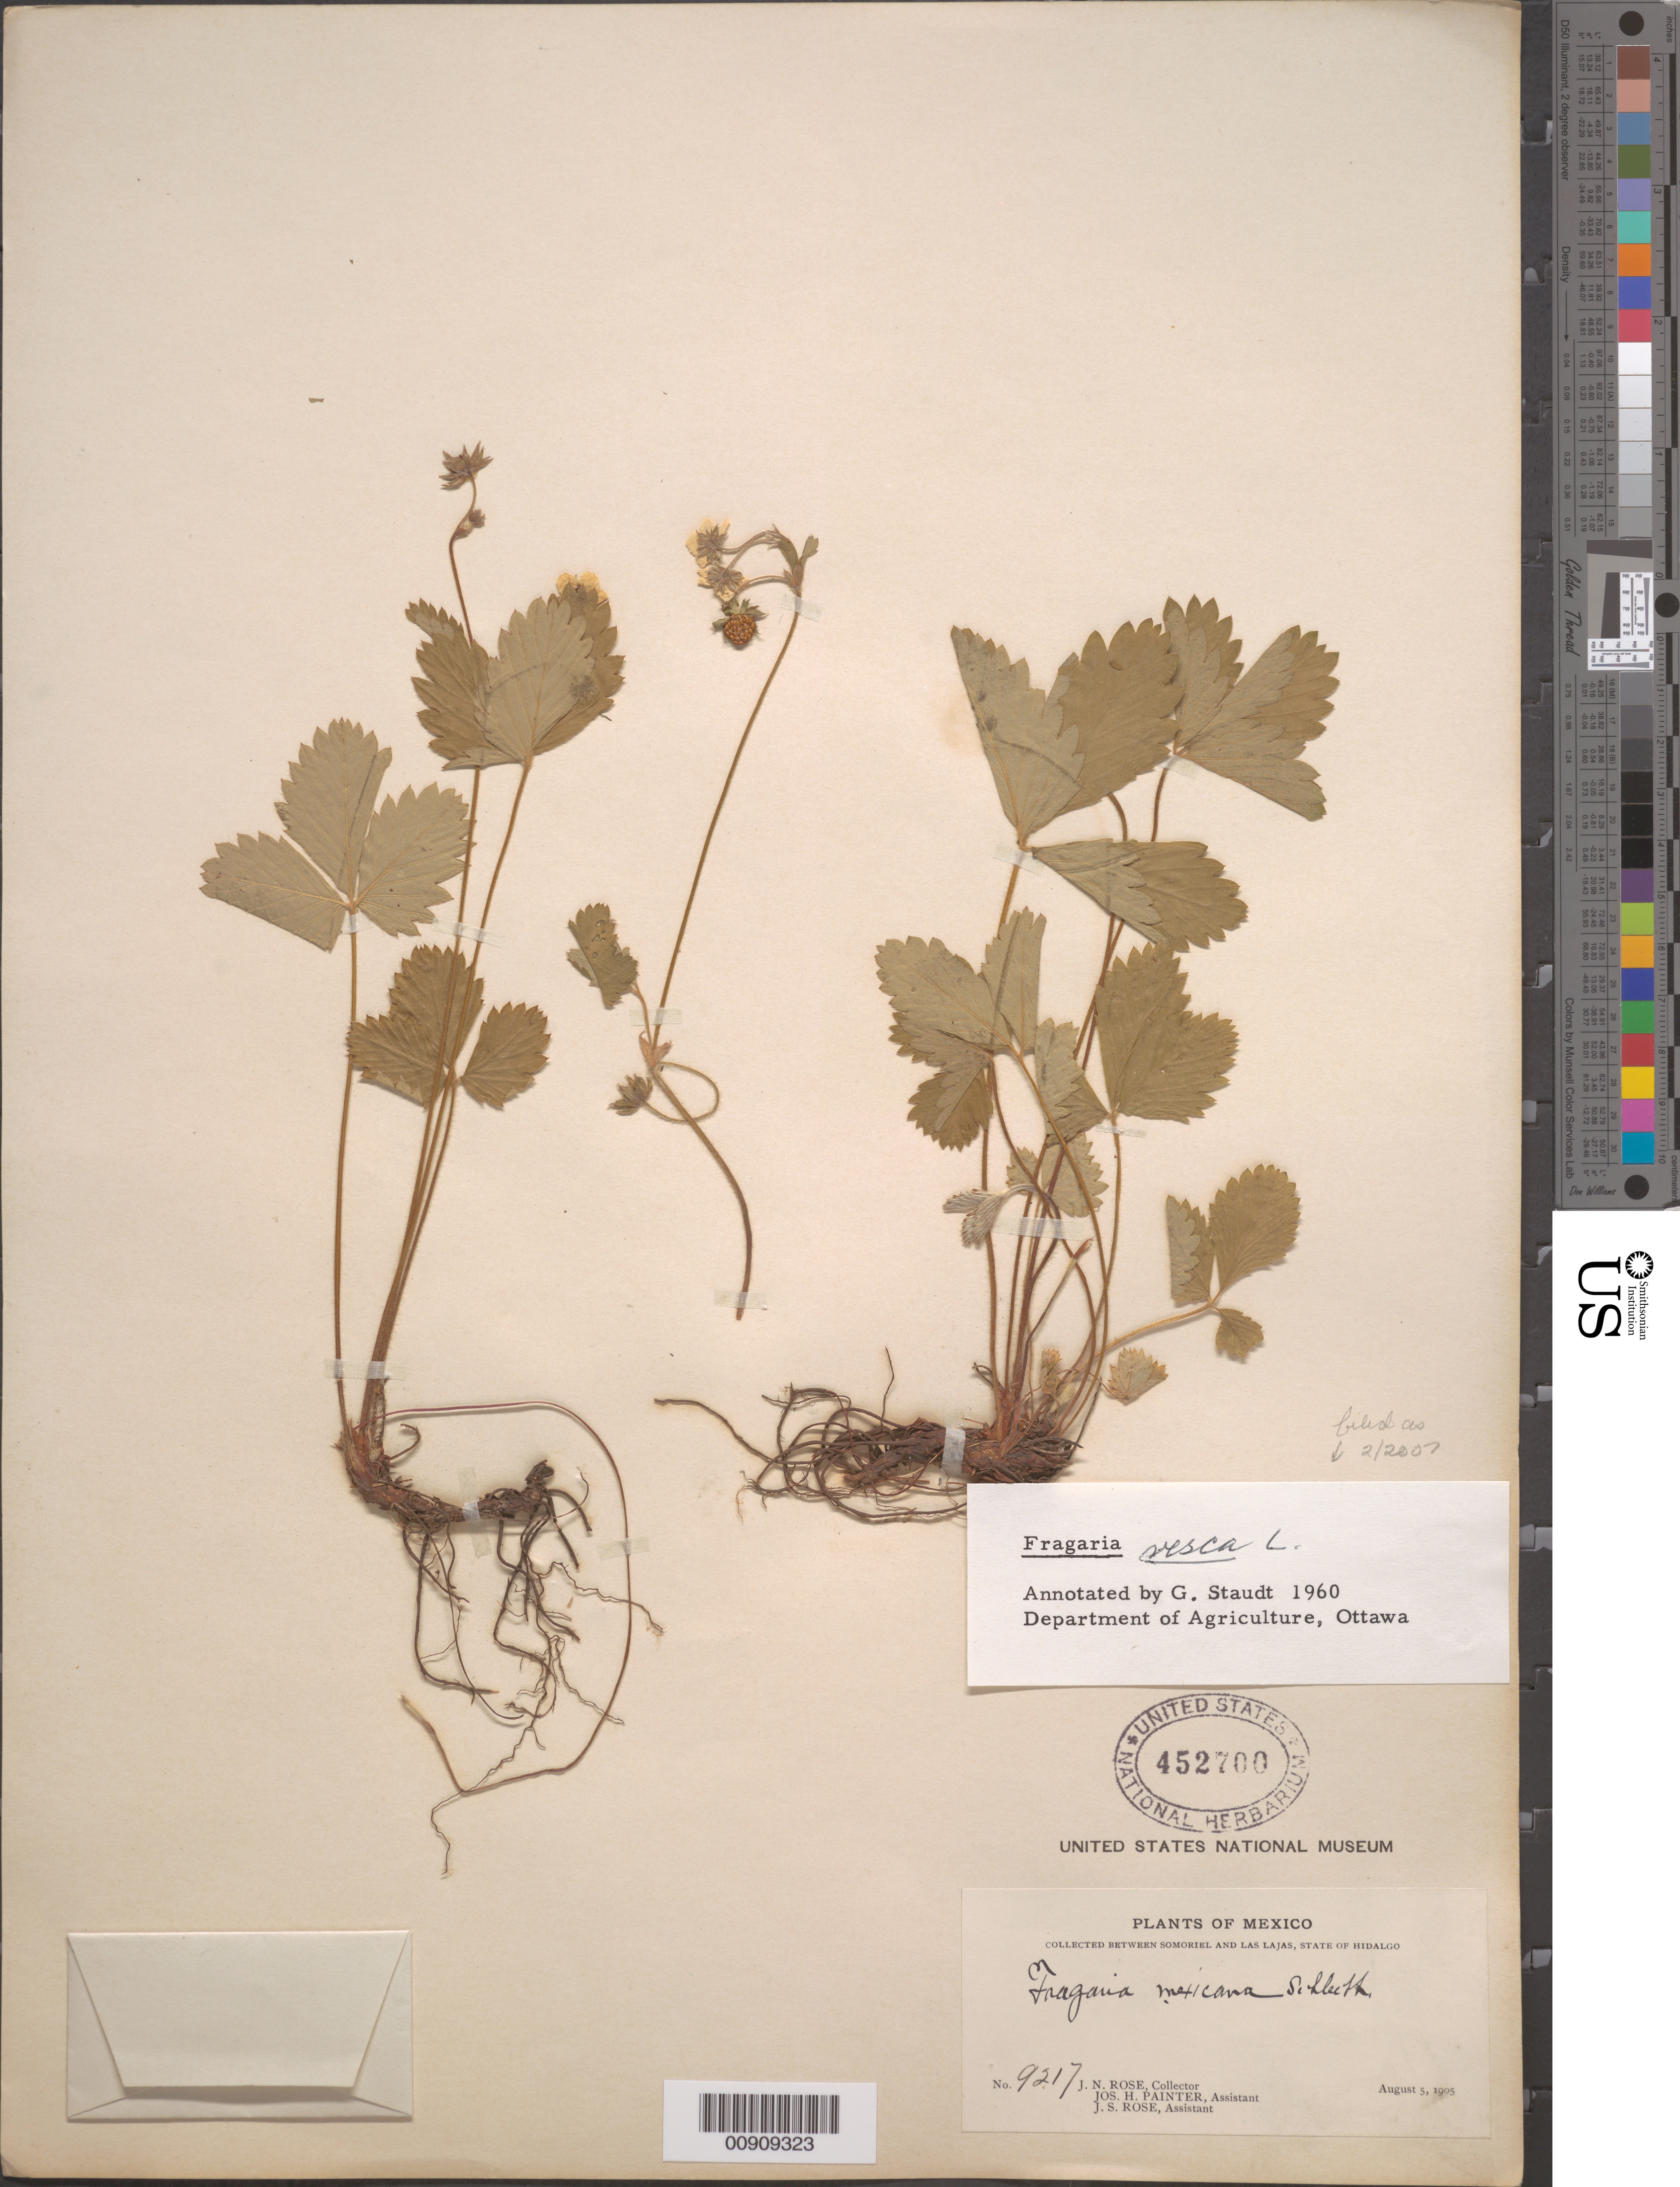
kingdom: Plantae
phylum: Tracheophyta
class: Magnoliopsida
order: Rosales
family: Rosaceae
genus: Fragaria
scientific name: Fragaria vesca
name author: L.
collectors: J. N. Rose, J. H. Painter & J. S. Rose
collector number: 9217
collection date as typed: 05 Aug 1905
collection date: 1905-08-05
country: Mexico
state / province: Hidalgo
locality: Between Somoriel and Las Lajas, State of Hidalgo.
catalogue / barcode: US 452700